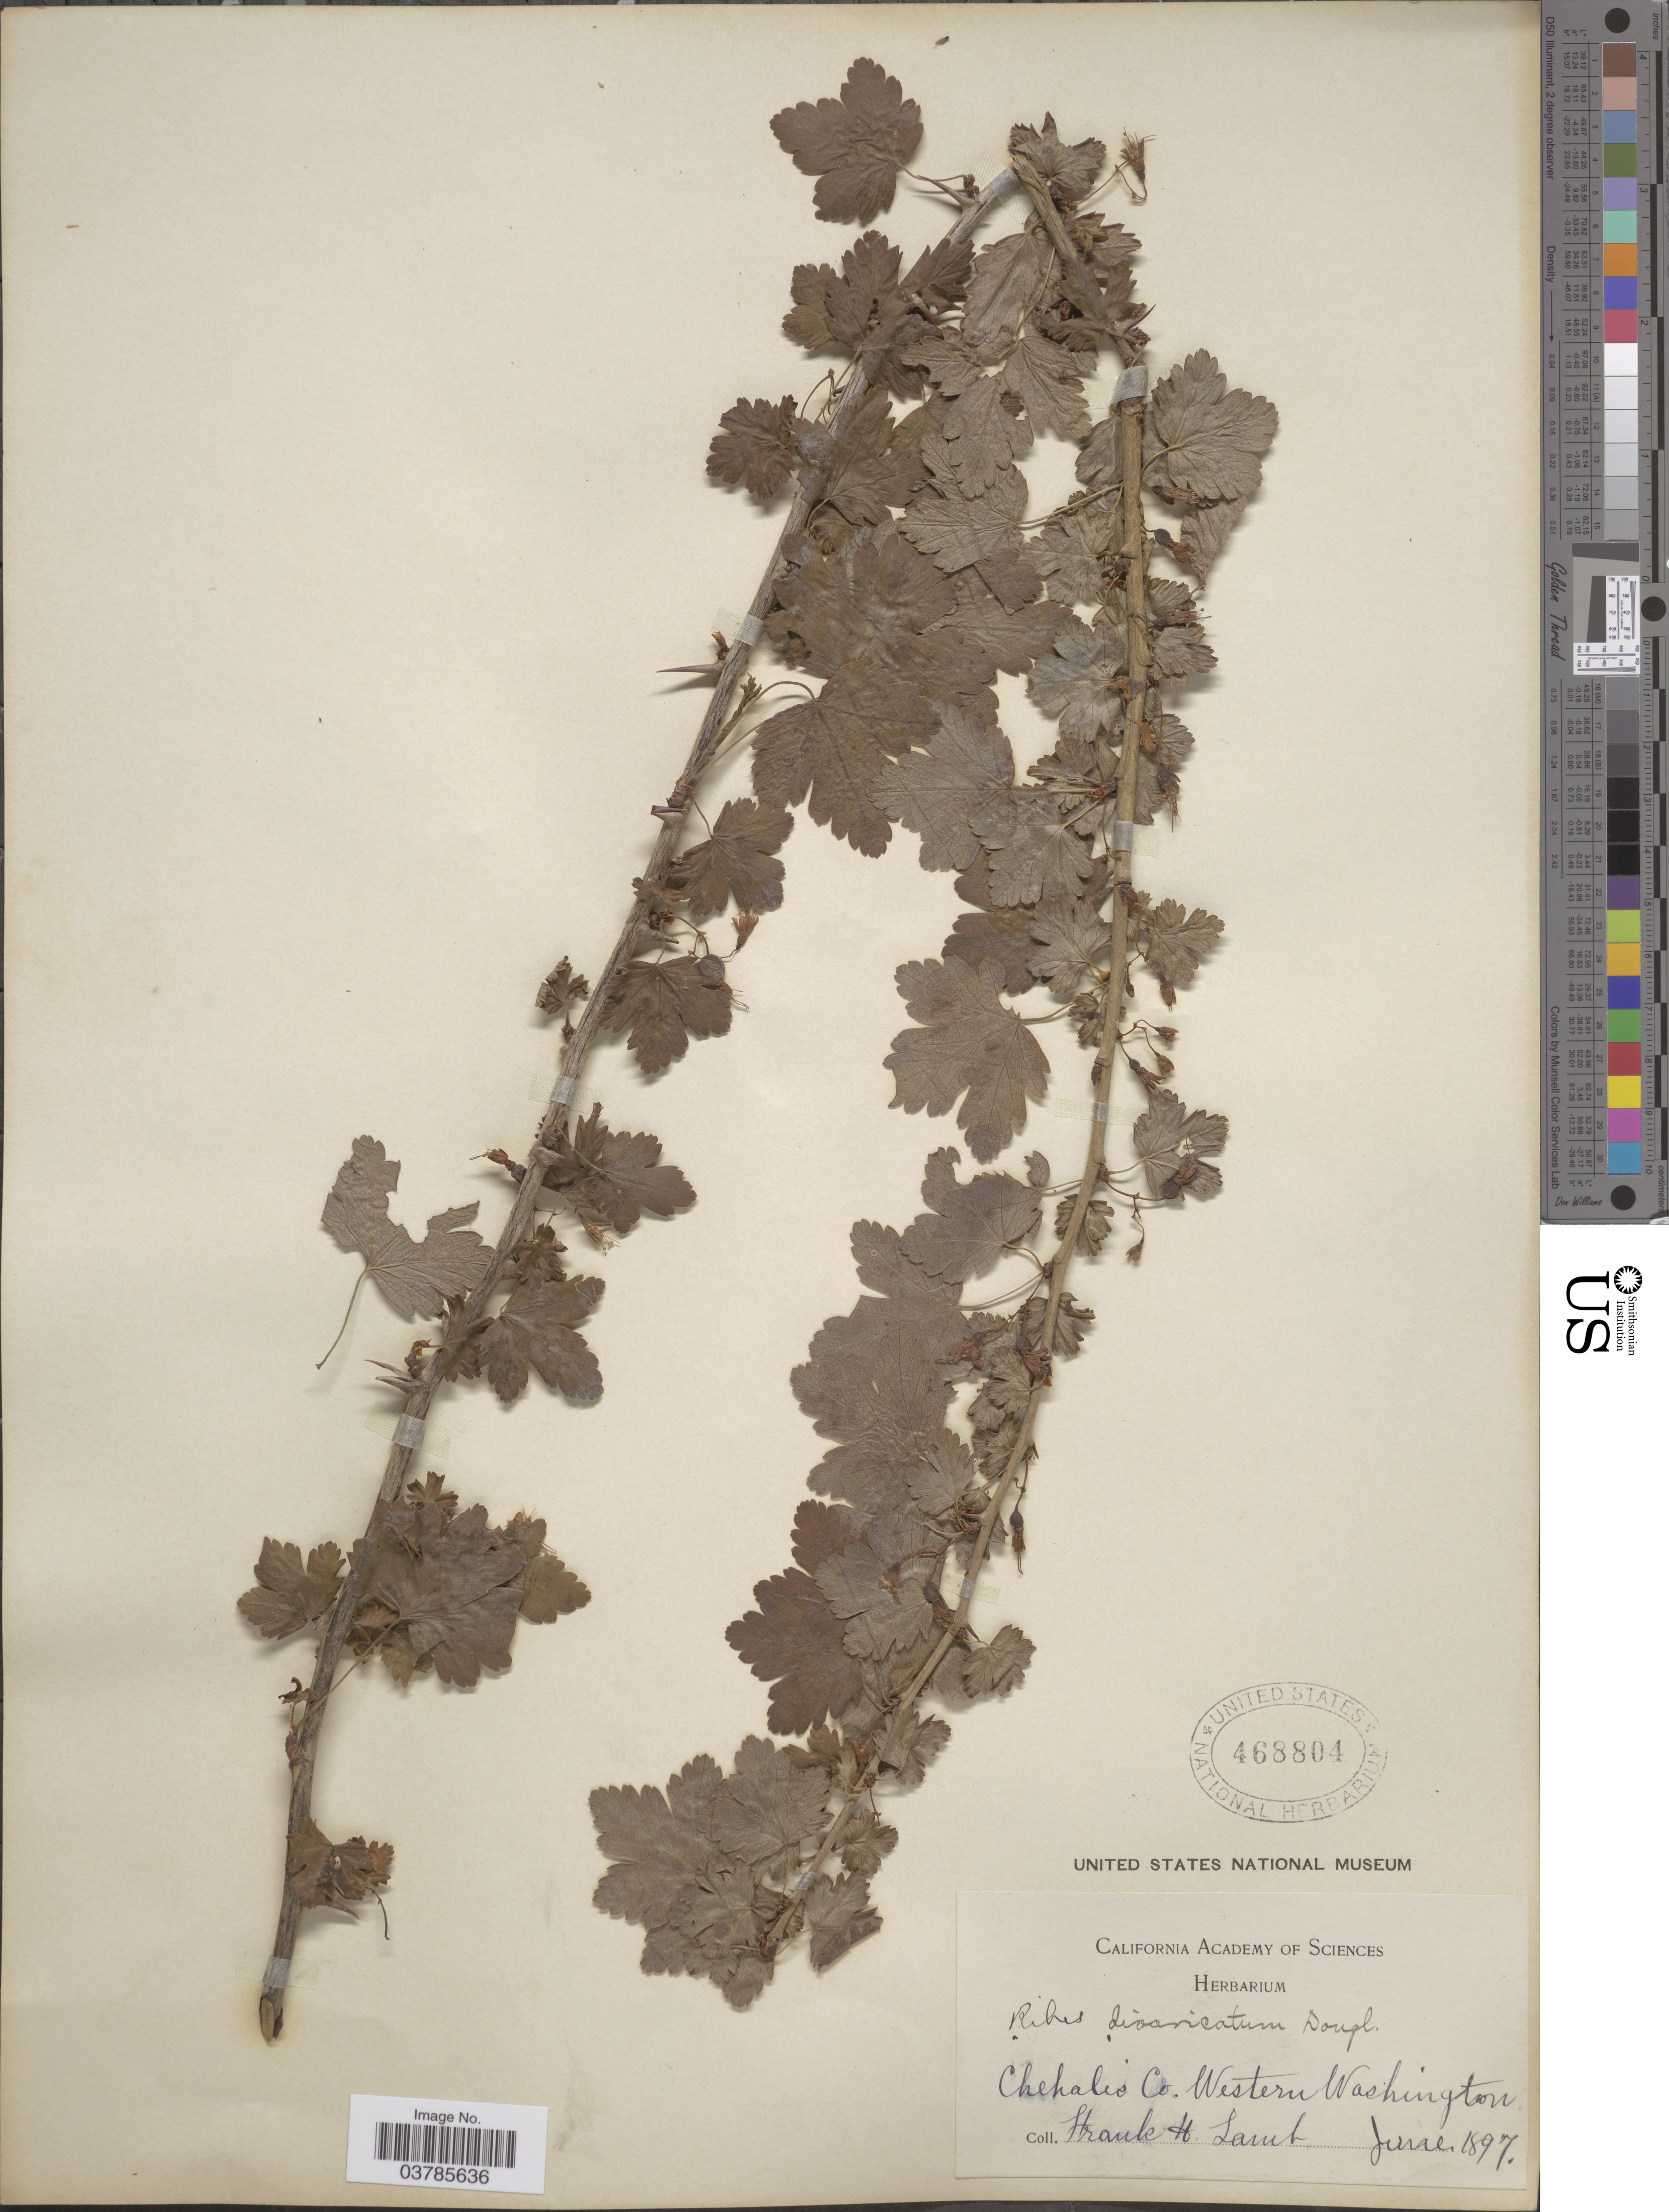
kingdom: Plantae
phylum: Tracheophyta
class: Magnoliopsida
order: Saxifragales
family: Grossulariaceae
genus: Ribes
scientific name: Ribes divaricatum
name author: Douglas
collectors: F. H. Lamb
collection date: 1897-06-25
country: United States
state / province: Washington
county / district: Grays Harbor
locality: [Hoquiam River].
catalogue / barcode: US 468804